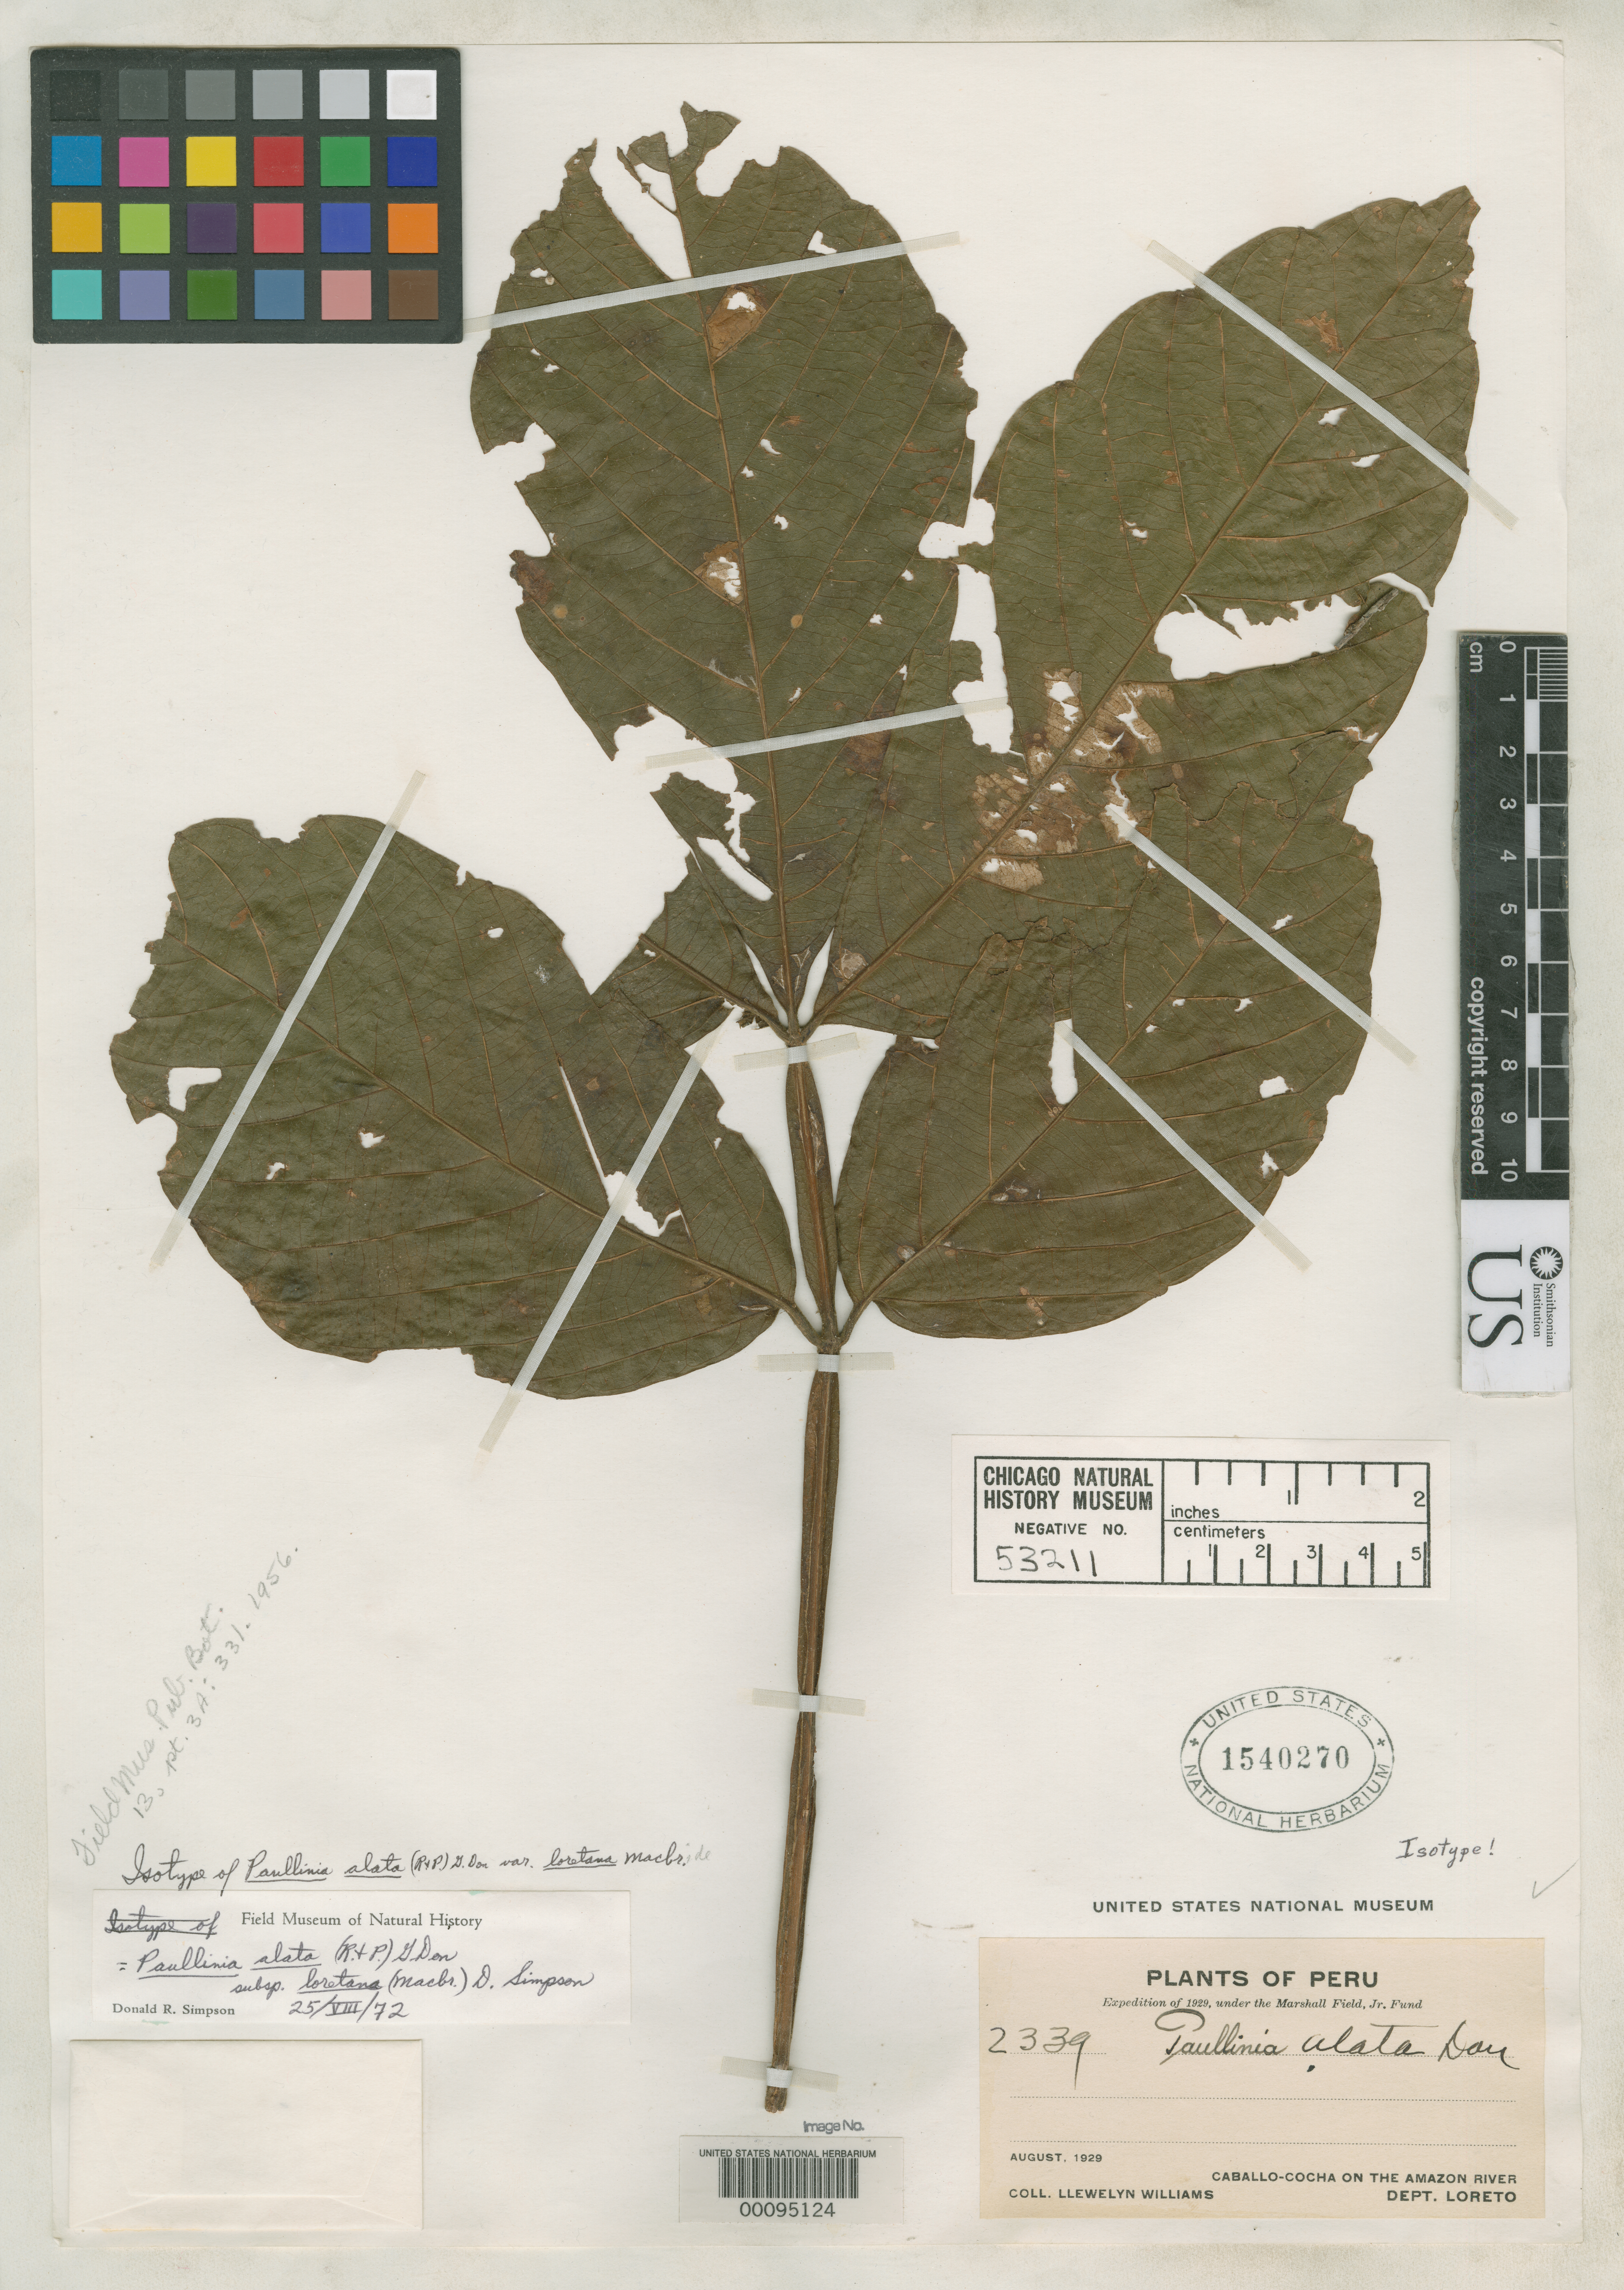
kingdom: Plantae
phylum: Tracheophyta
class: Magnoliopsida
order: Sapindales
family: Sapindaceae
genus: Paullinia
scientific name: Paullinia alata var. loretana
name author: J.F. Macbr.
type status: Isotype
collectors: Ll. Williams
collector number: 2339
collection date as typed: Aug 1929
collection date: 1929-08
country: Peru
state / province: Loreto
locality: Caballo-Cocha, Amazon River.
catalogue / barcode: US 1540270